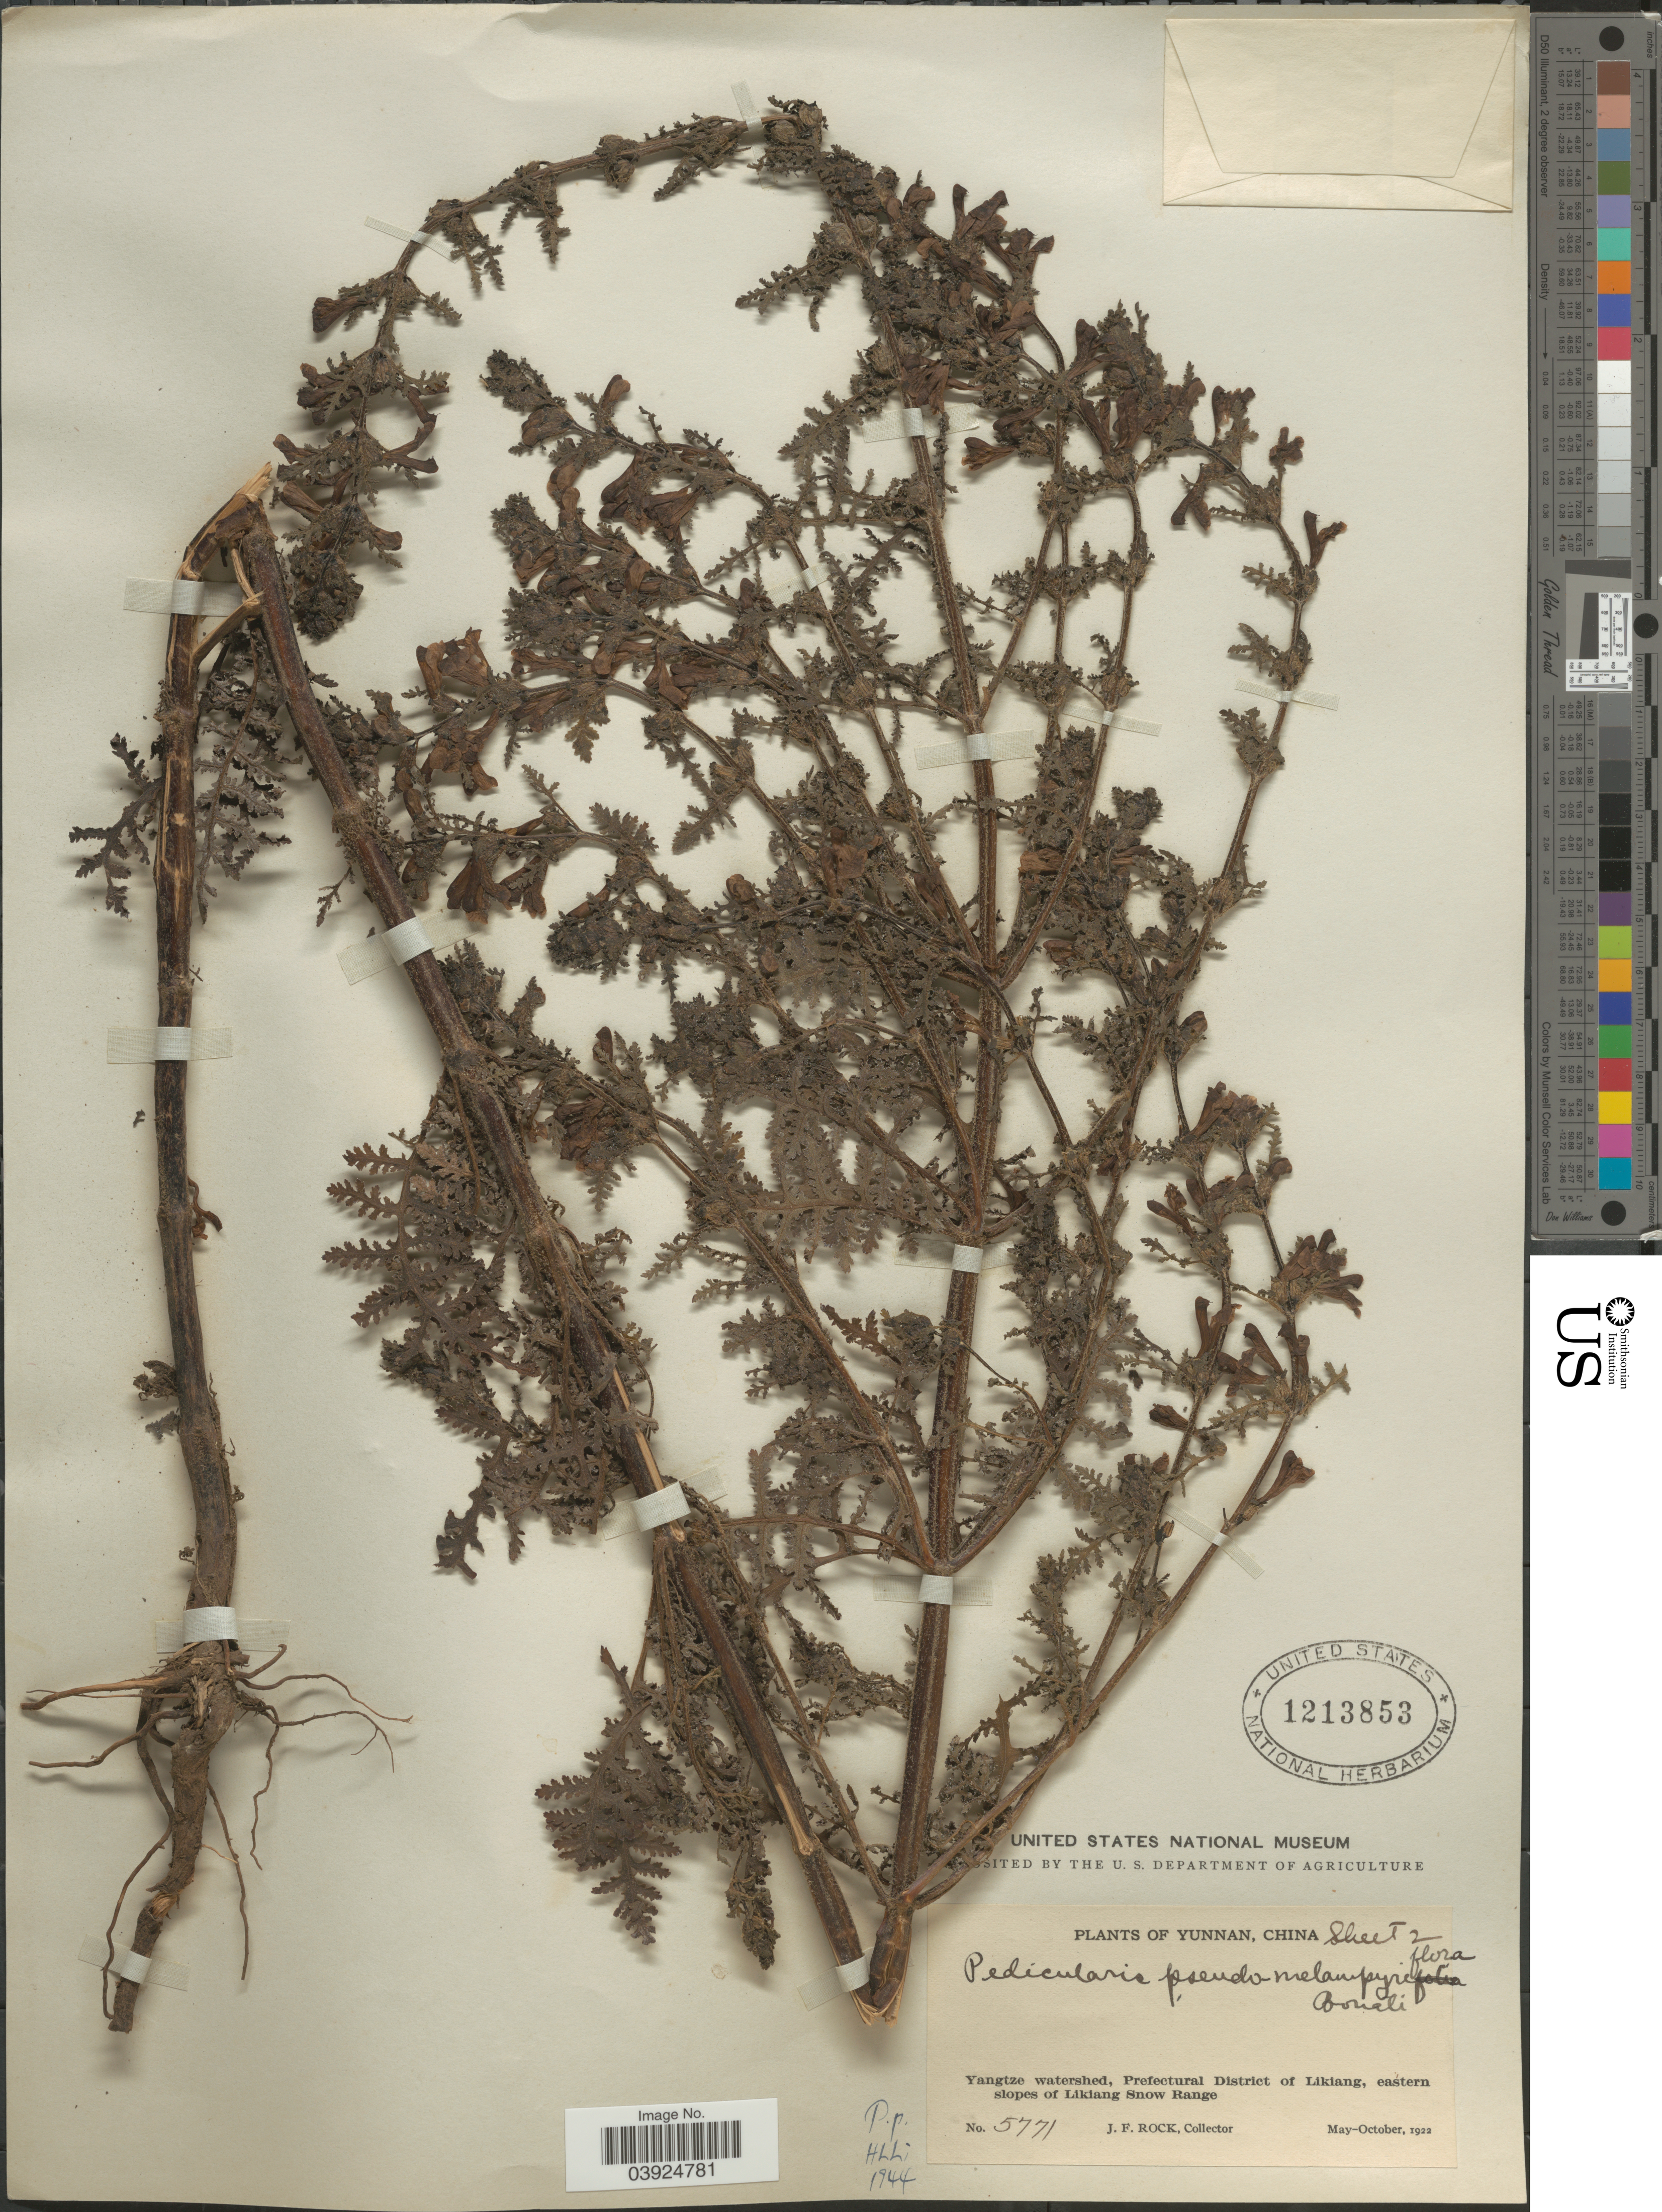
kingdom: Plantae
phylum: Tracheophyta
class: Magnoliopsida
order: Lamiales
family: Orobanchaceae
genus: Pedicularis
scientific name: Pedicularis pseudo-melampyriflora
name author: Bonati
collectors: J. Rock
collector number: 5771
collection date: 1922-05/1922-10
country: China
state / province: Yunnan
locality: Yangtze watershed, Prefectural District of Likiang, eastern slopes of Likiang Snow Range.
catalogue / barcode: US 1213853